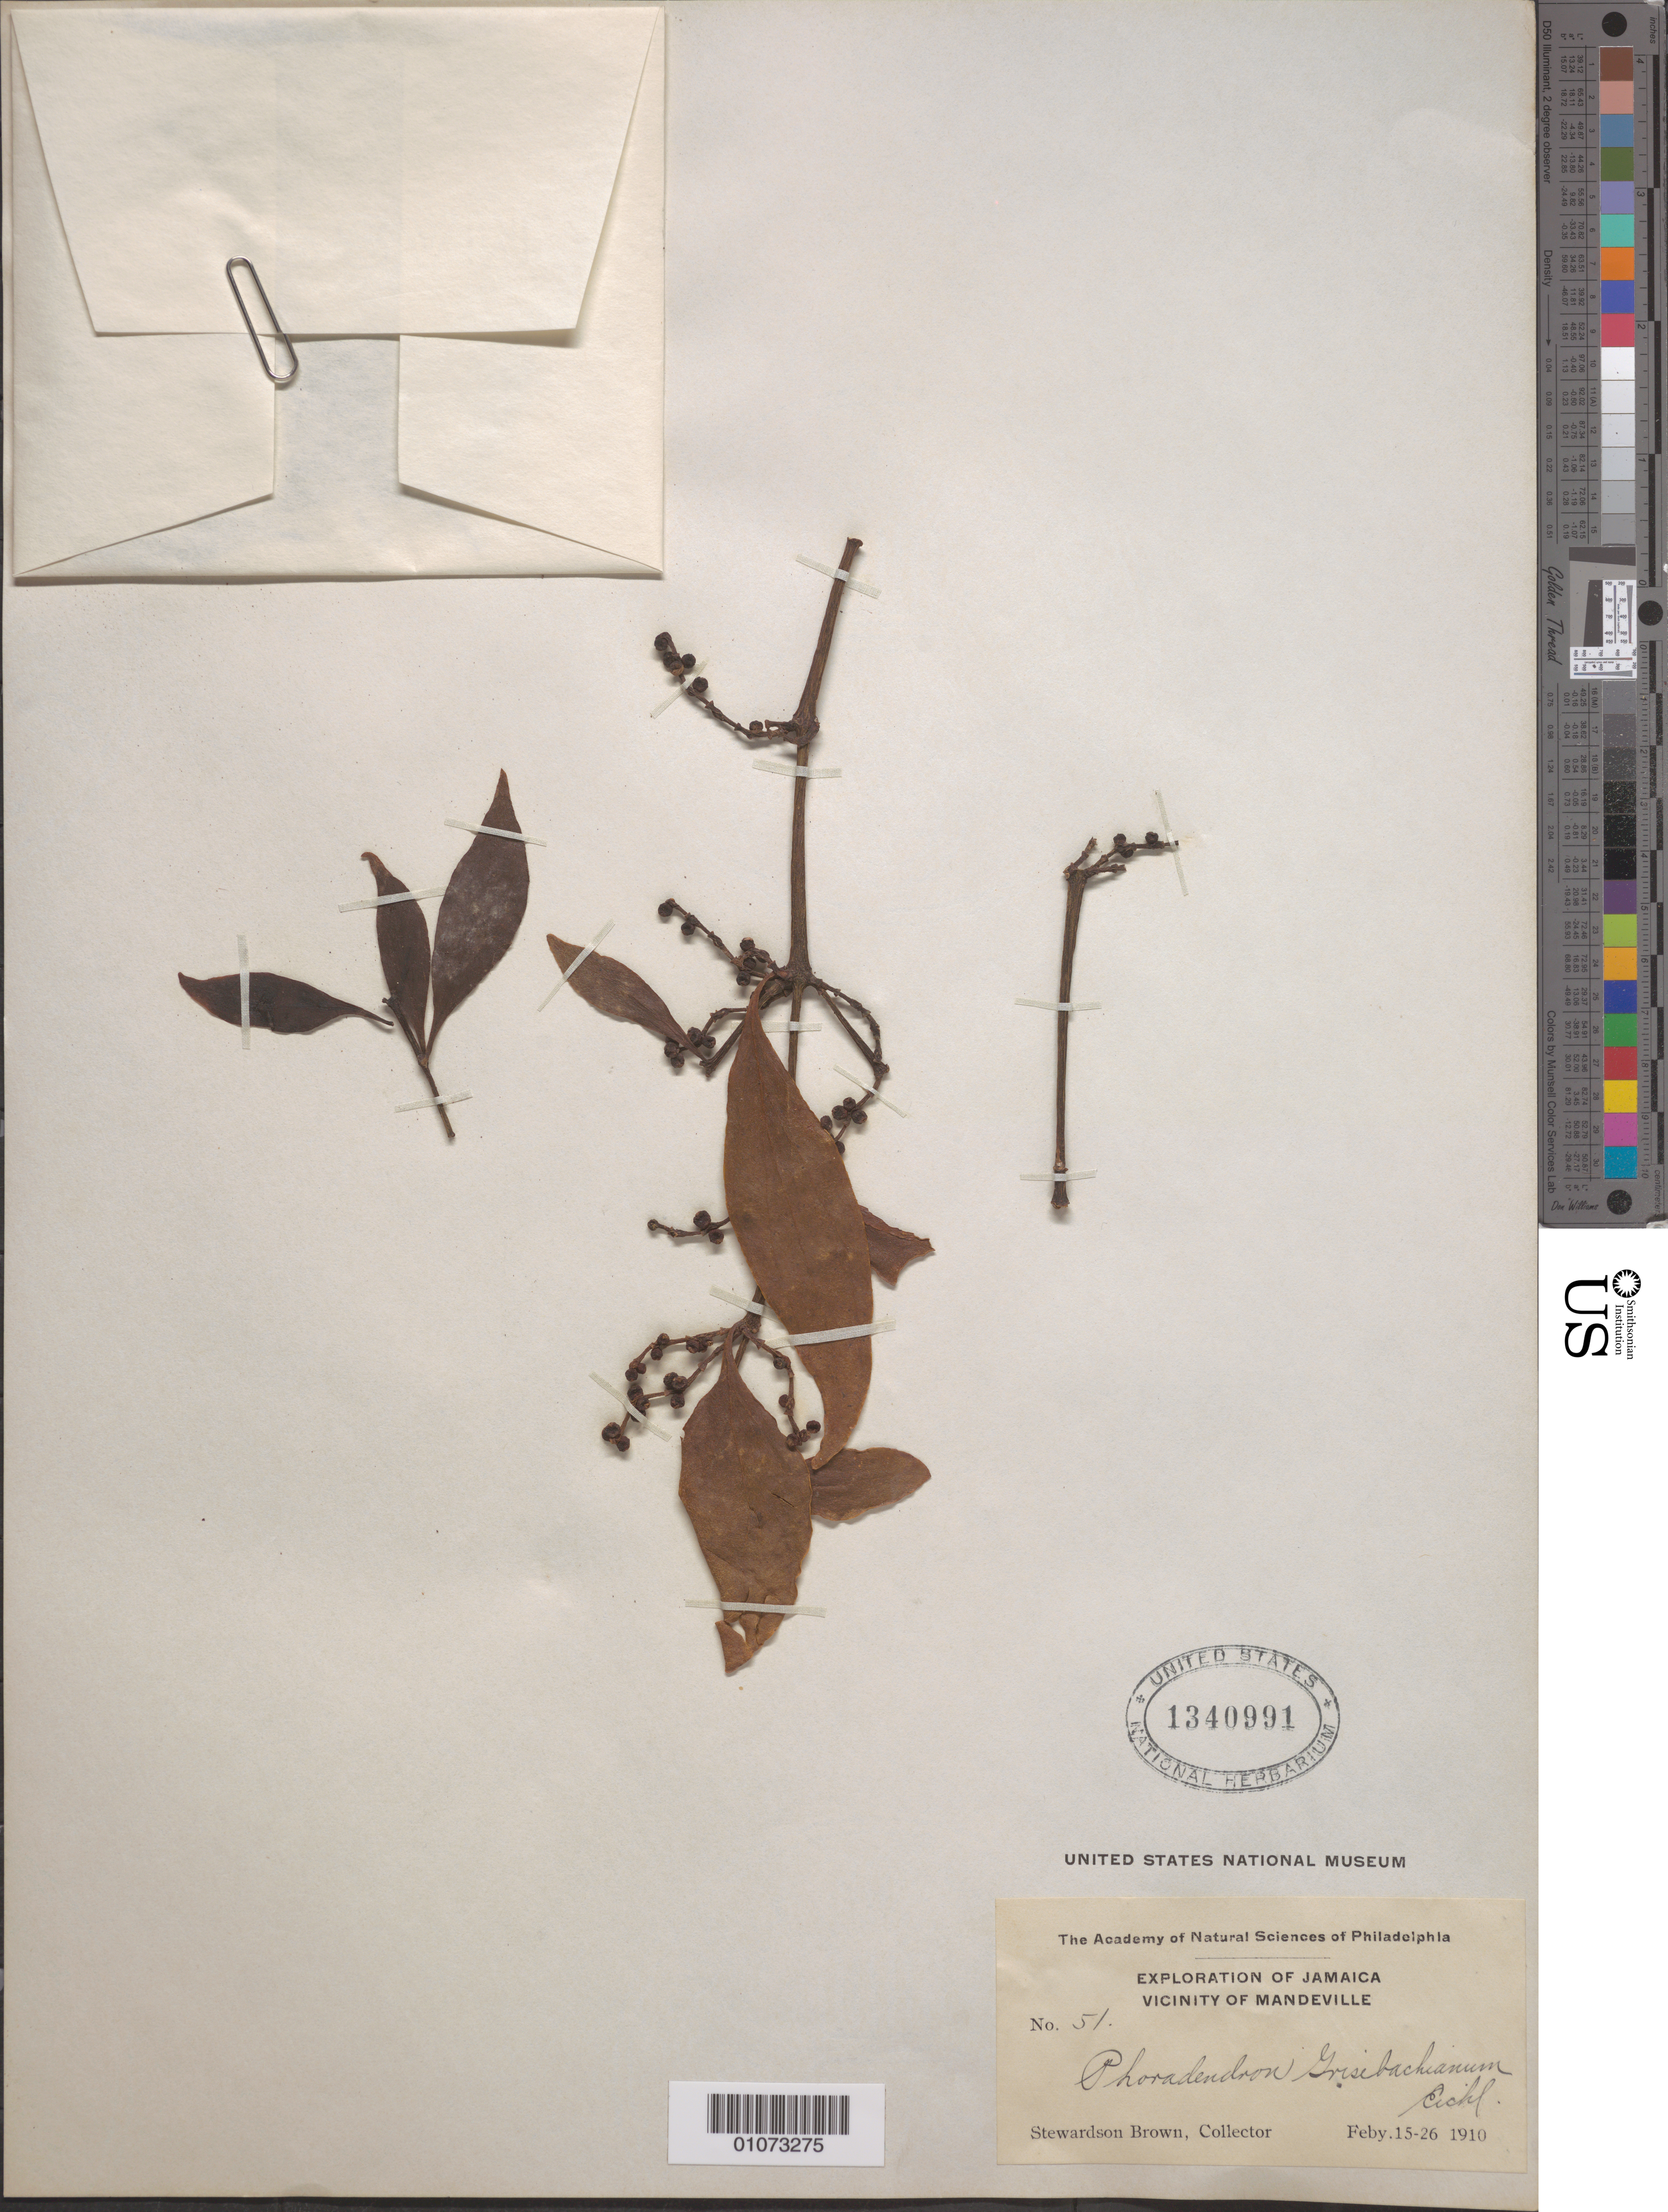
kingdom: Plantae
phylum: Tracheophyta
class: Magnoliopsida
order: Santalales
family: Viscaceae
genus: Phoradendron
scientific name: Phoradendron grisebachianum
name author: Eichler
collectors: S. Brown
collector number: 51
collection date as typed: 15 Feb 1910 to 26 Feb 1910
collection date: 1910-02-15/1910-02-26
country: Jamaica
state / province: Manchester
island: Jamaica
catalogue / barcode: US 1340991